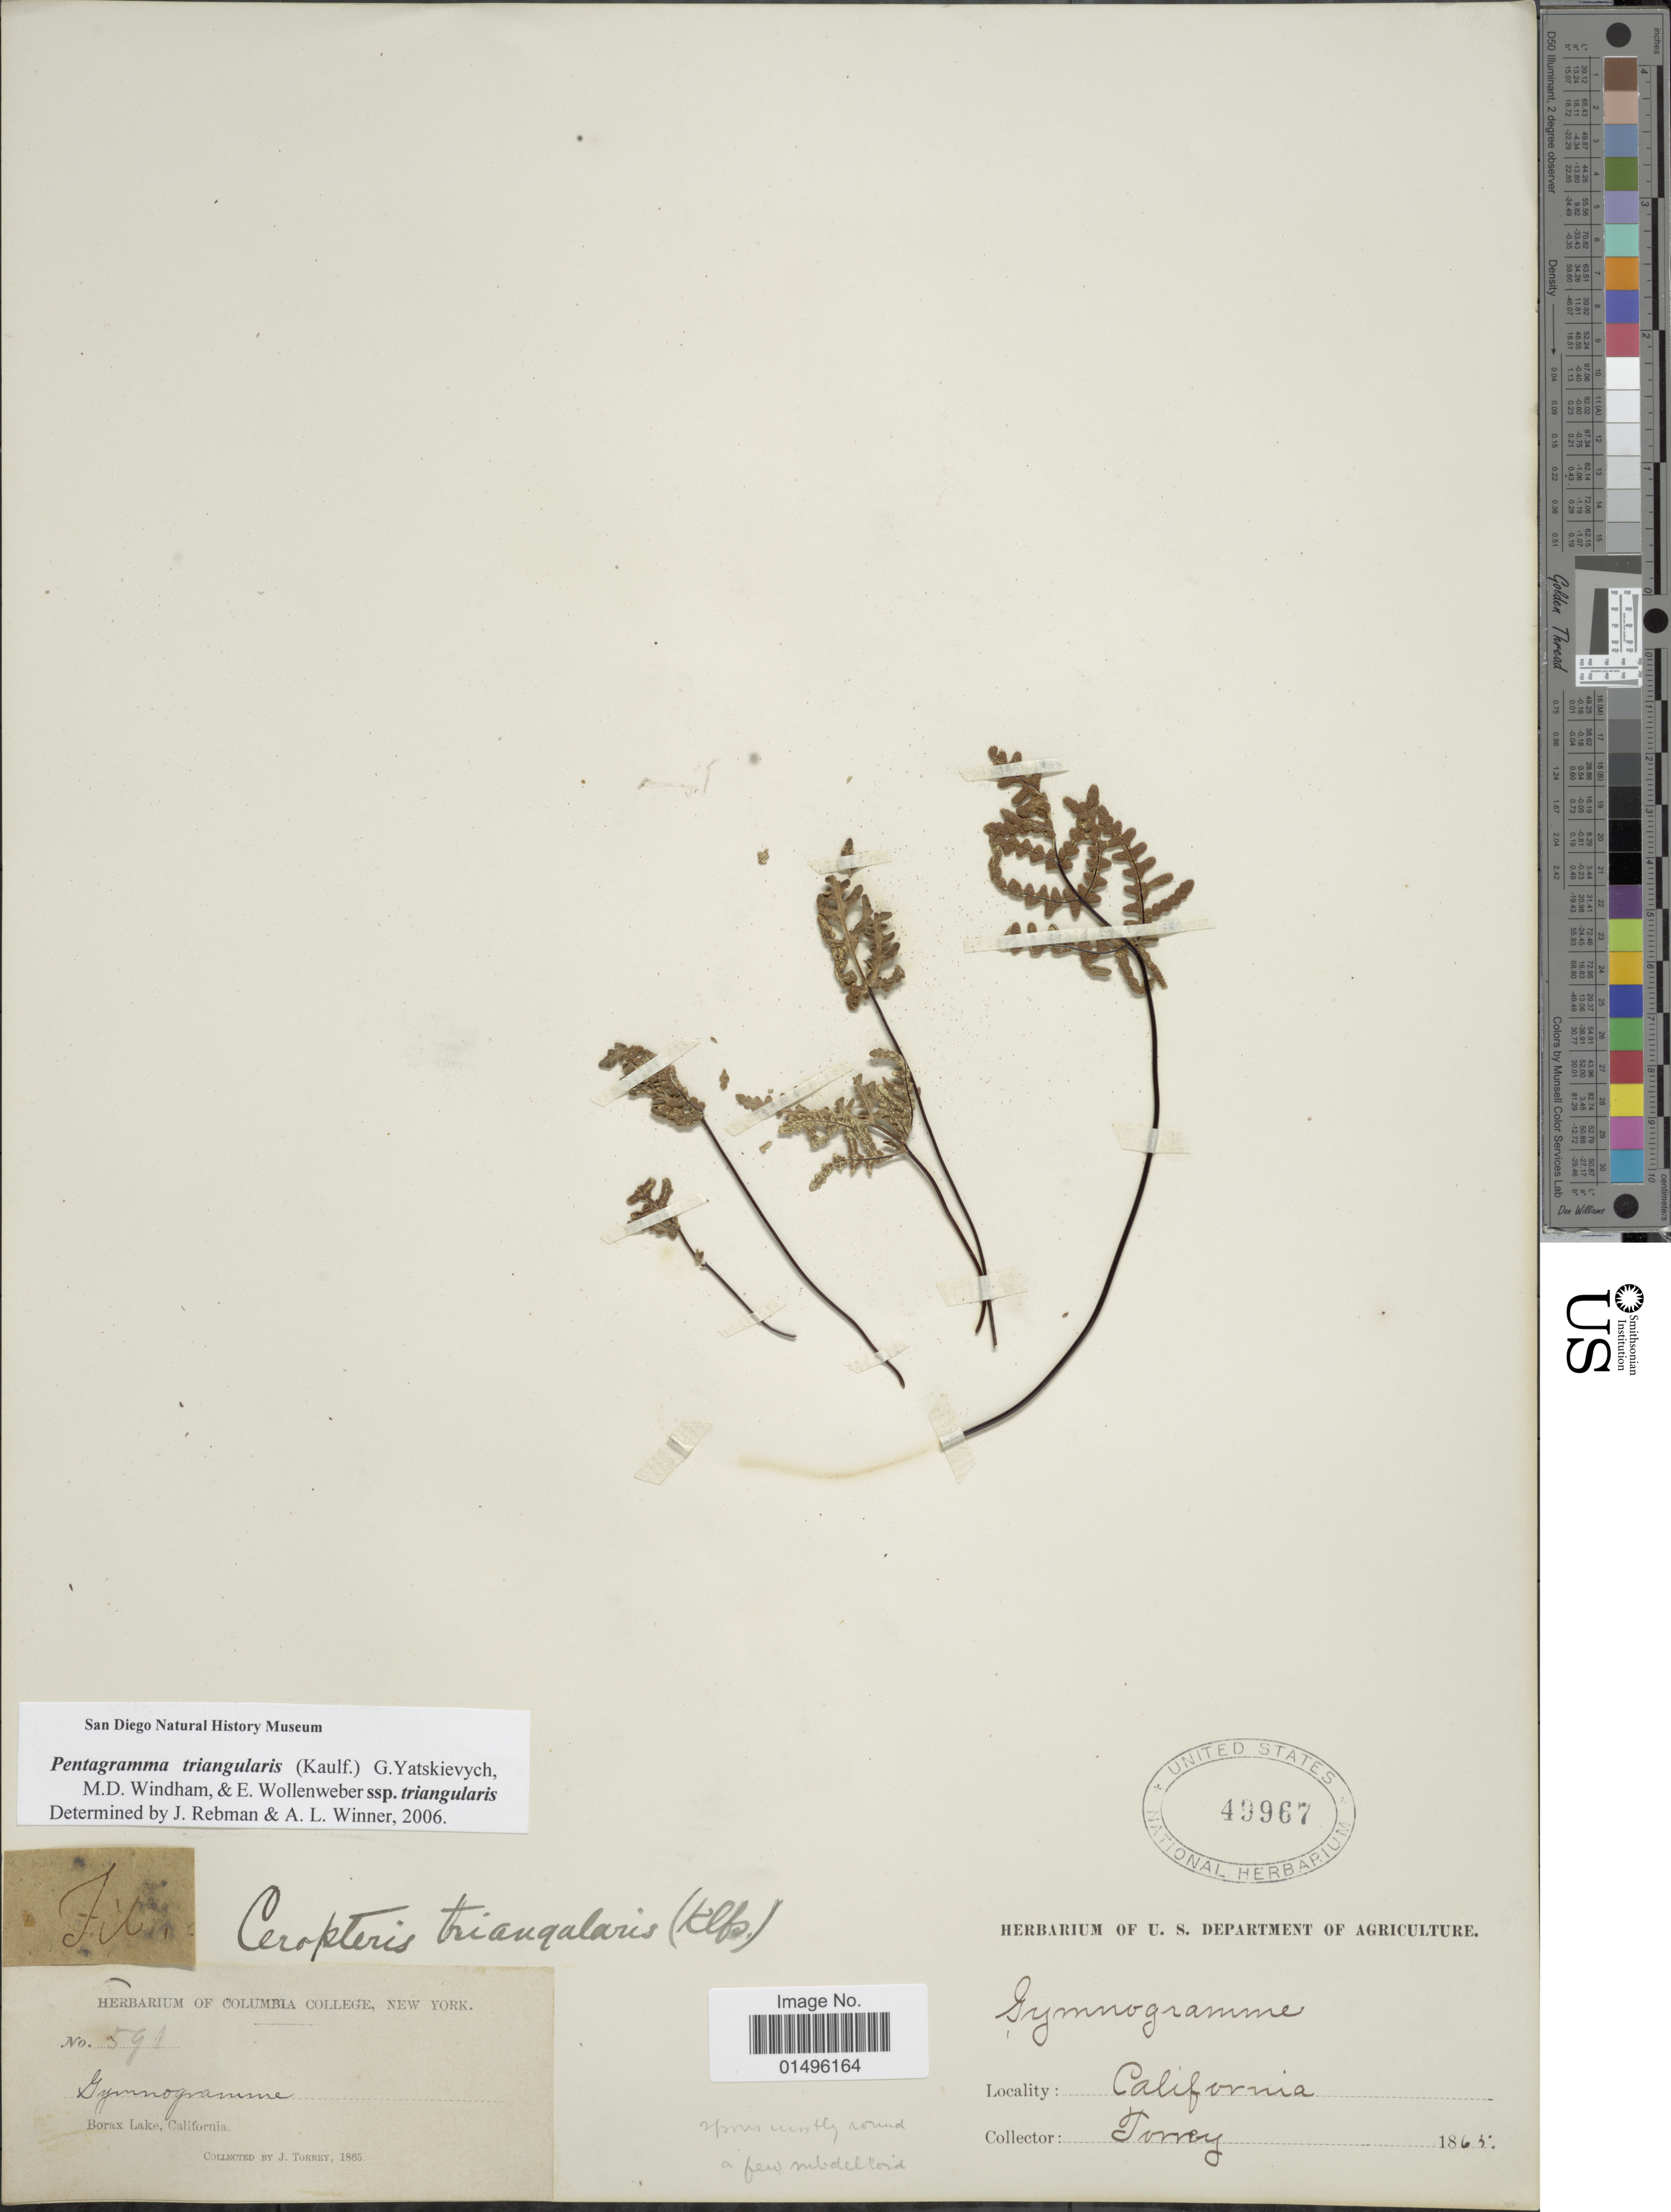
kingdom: Plantae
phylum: Tracheophyta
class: Polypodiopsida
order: Polypodiales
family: Pteridaceae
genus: Pentagramma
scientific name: Pentagramma triangularis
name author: (Kaulf.) Yatsk. et al.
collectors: J. Torrey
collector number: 591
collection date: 1865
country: United States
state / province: California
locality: California, Borax Lake.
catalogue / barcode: US 49967